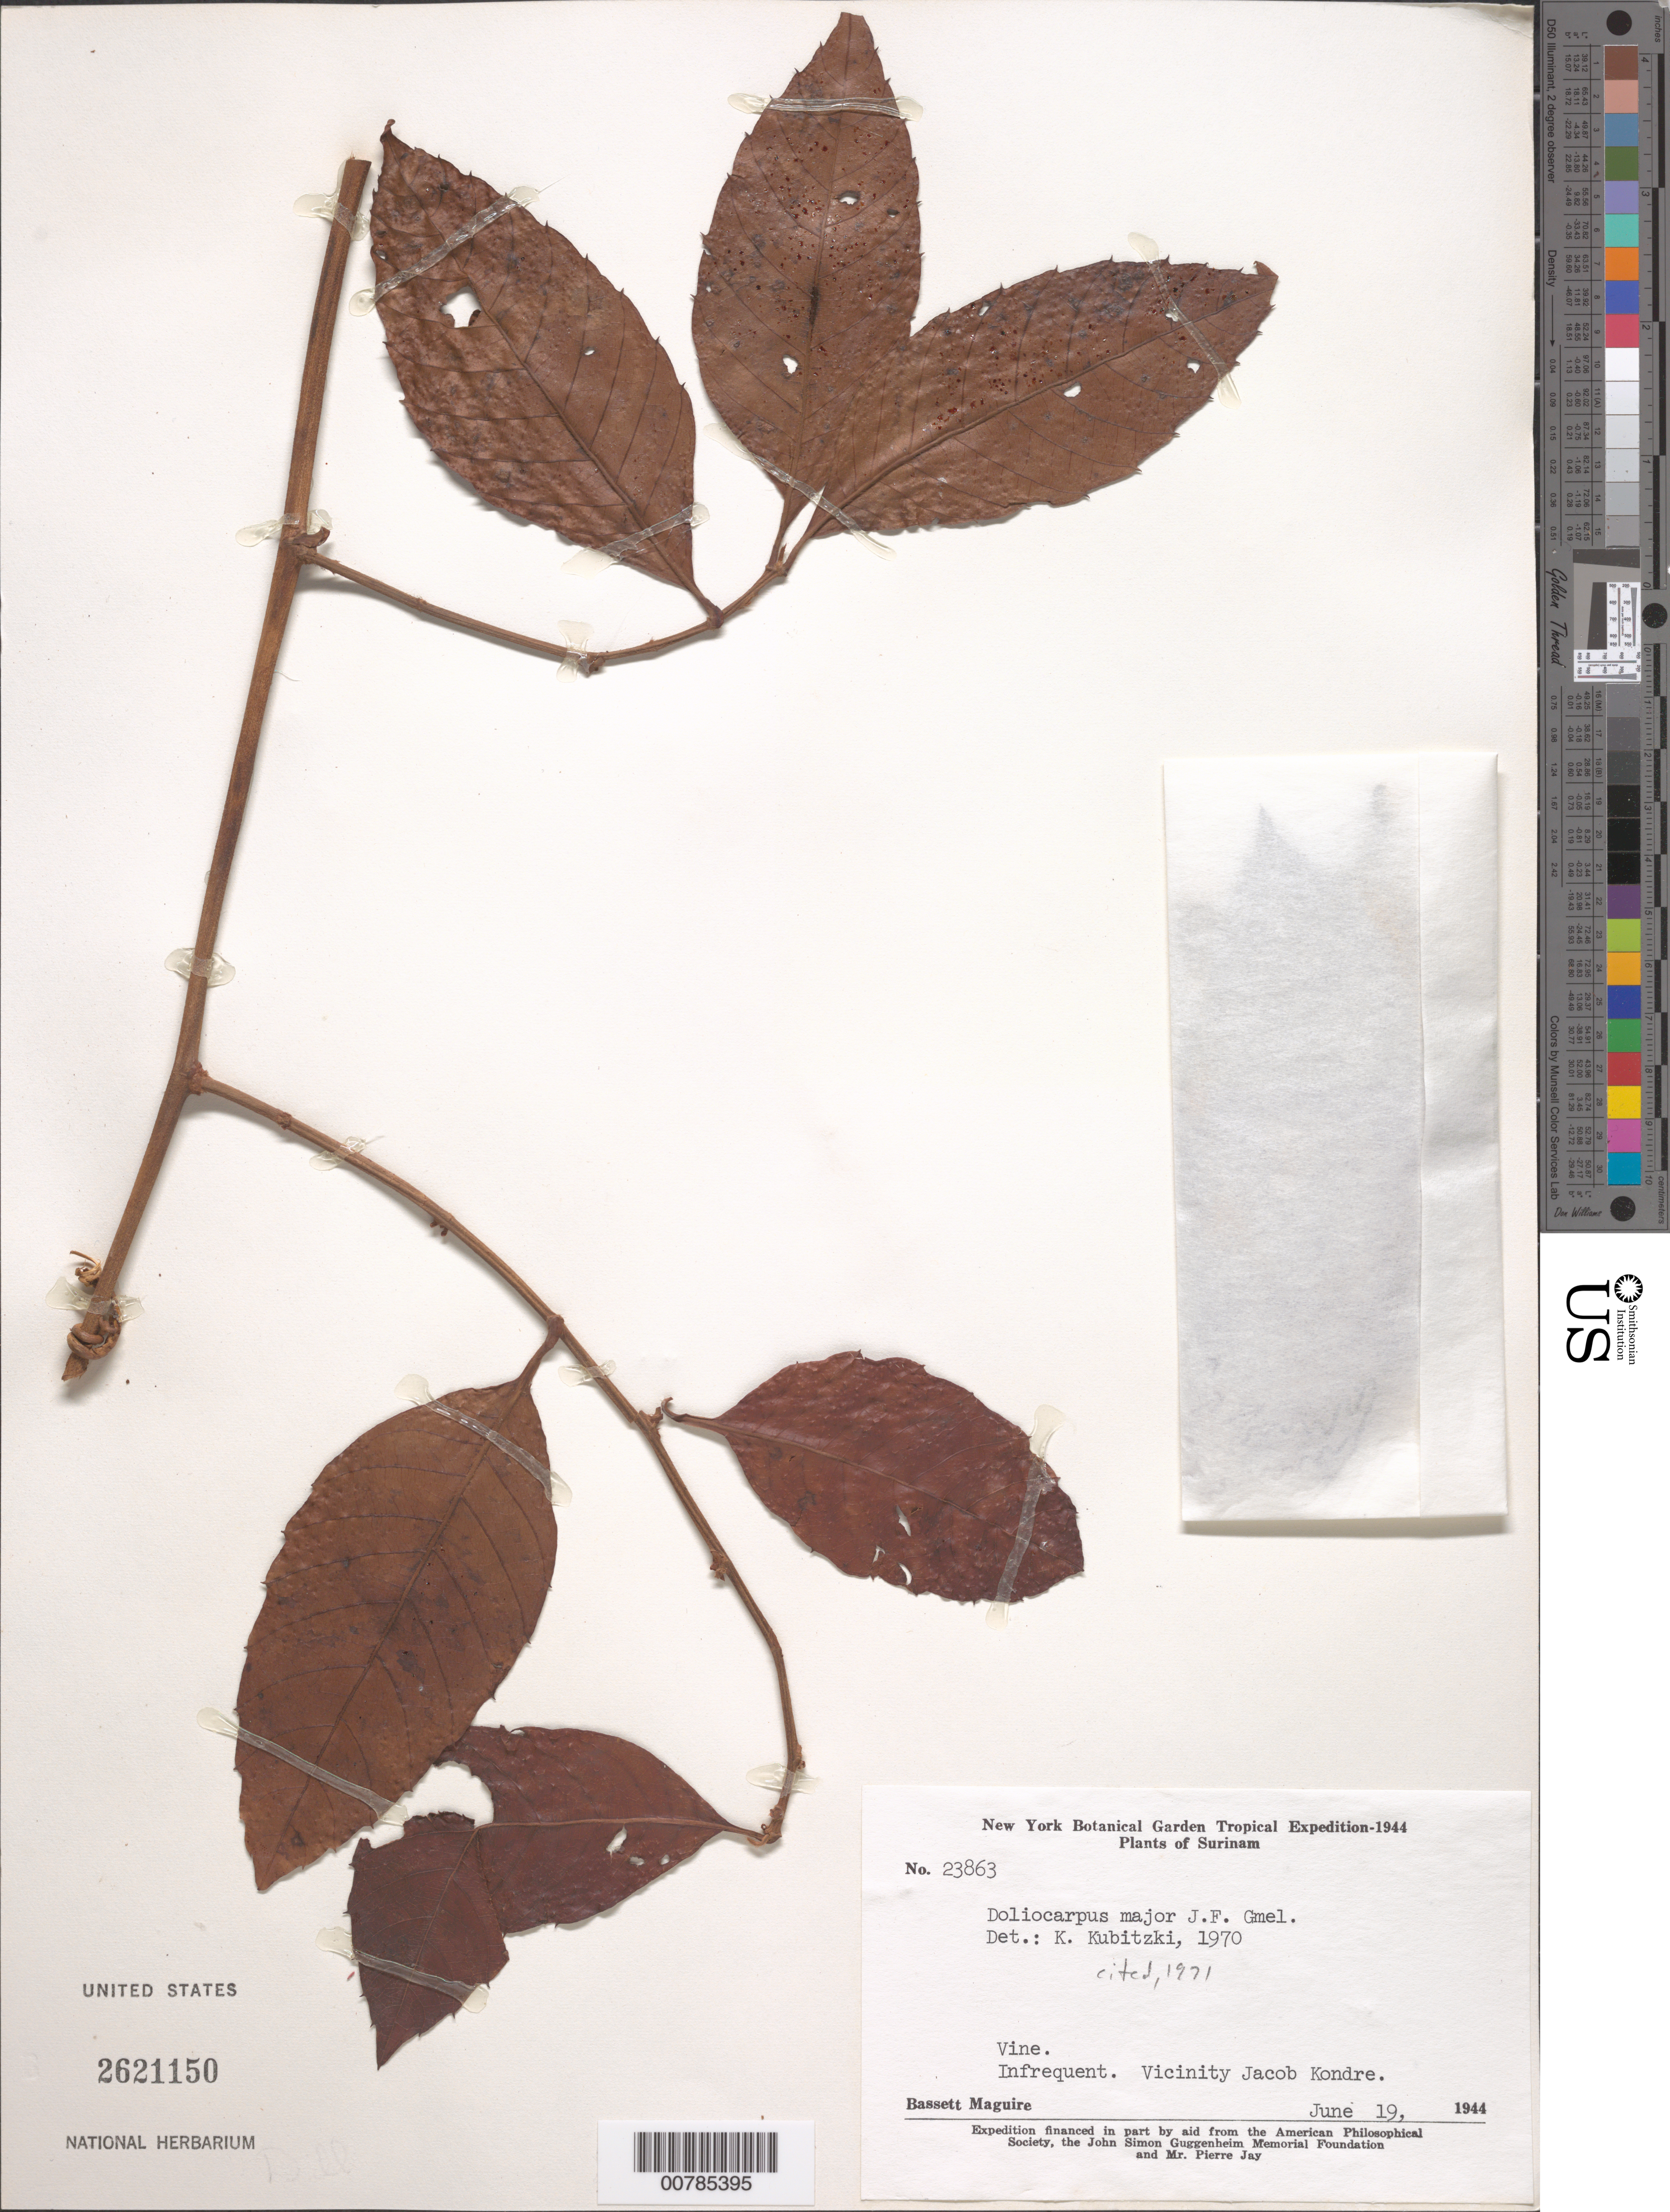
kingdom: Plantae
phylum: Tracheophyta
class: Magnoliopsida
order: Dilleniales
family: Dilleniaceae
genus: Doliocarpus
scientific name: Doliocarpus major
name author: J.F. Gmel.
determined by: Kubitzki, Klaus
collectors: B. Maguire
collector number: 23863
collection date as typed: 19-Jun-44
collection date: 1944-06-19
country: Suriname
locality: Jacob Kondre village, vicinity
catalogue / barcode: US 2621150